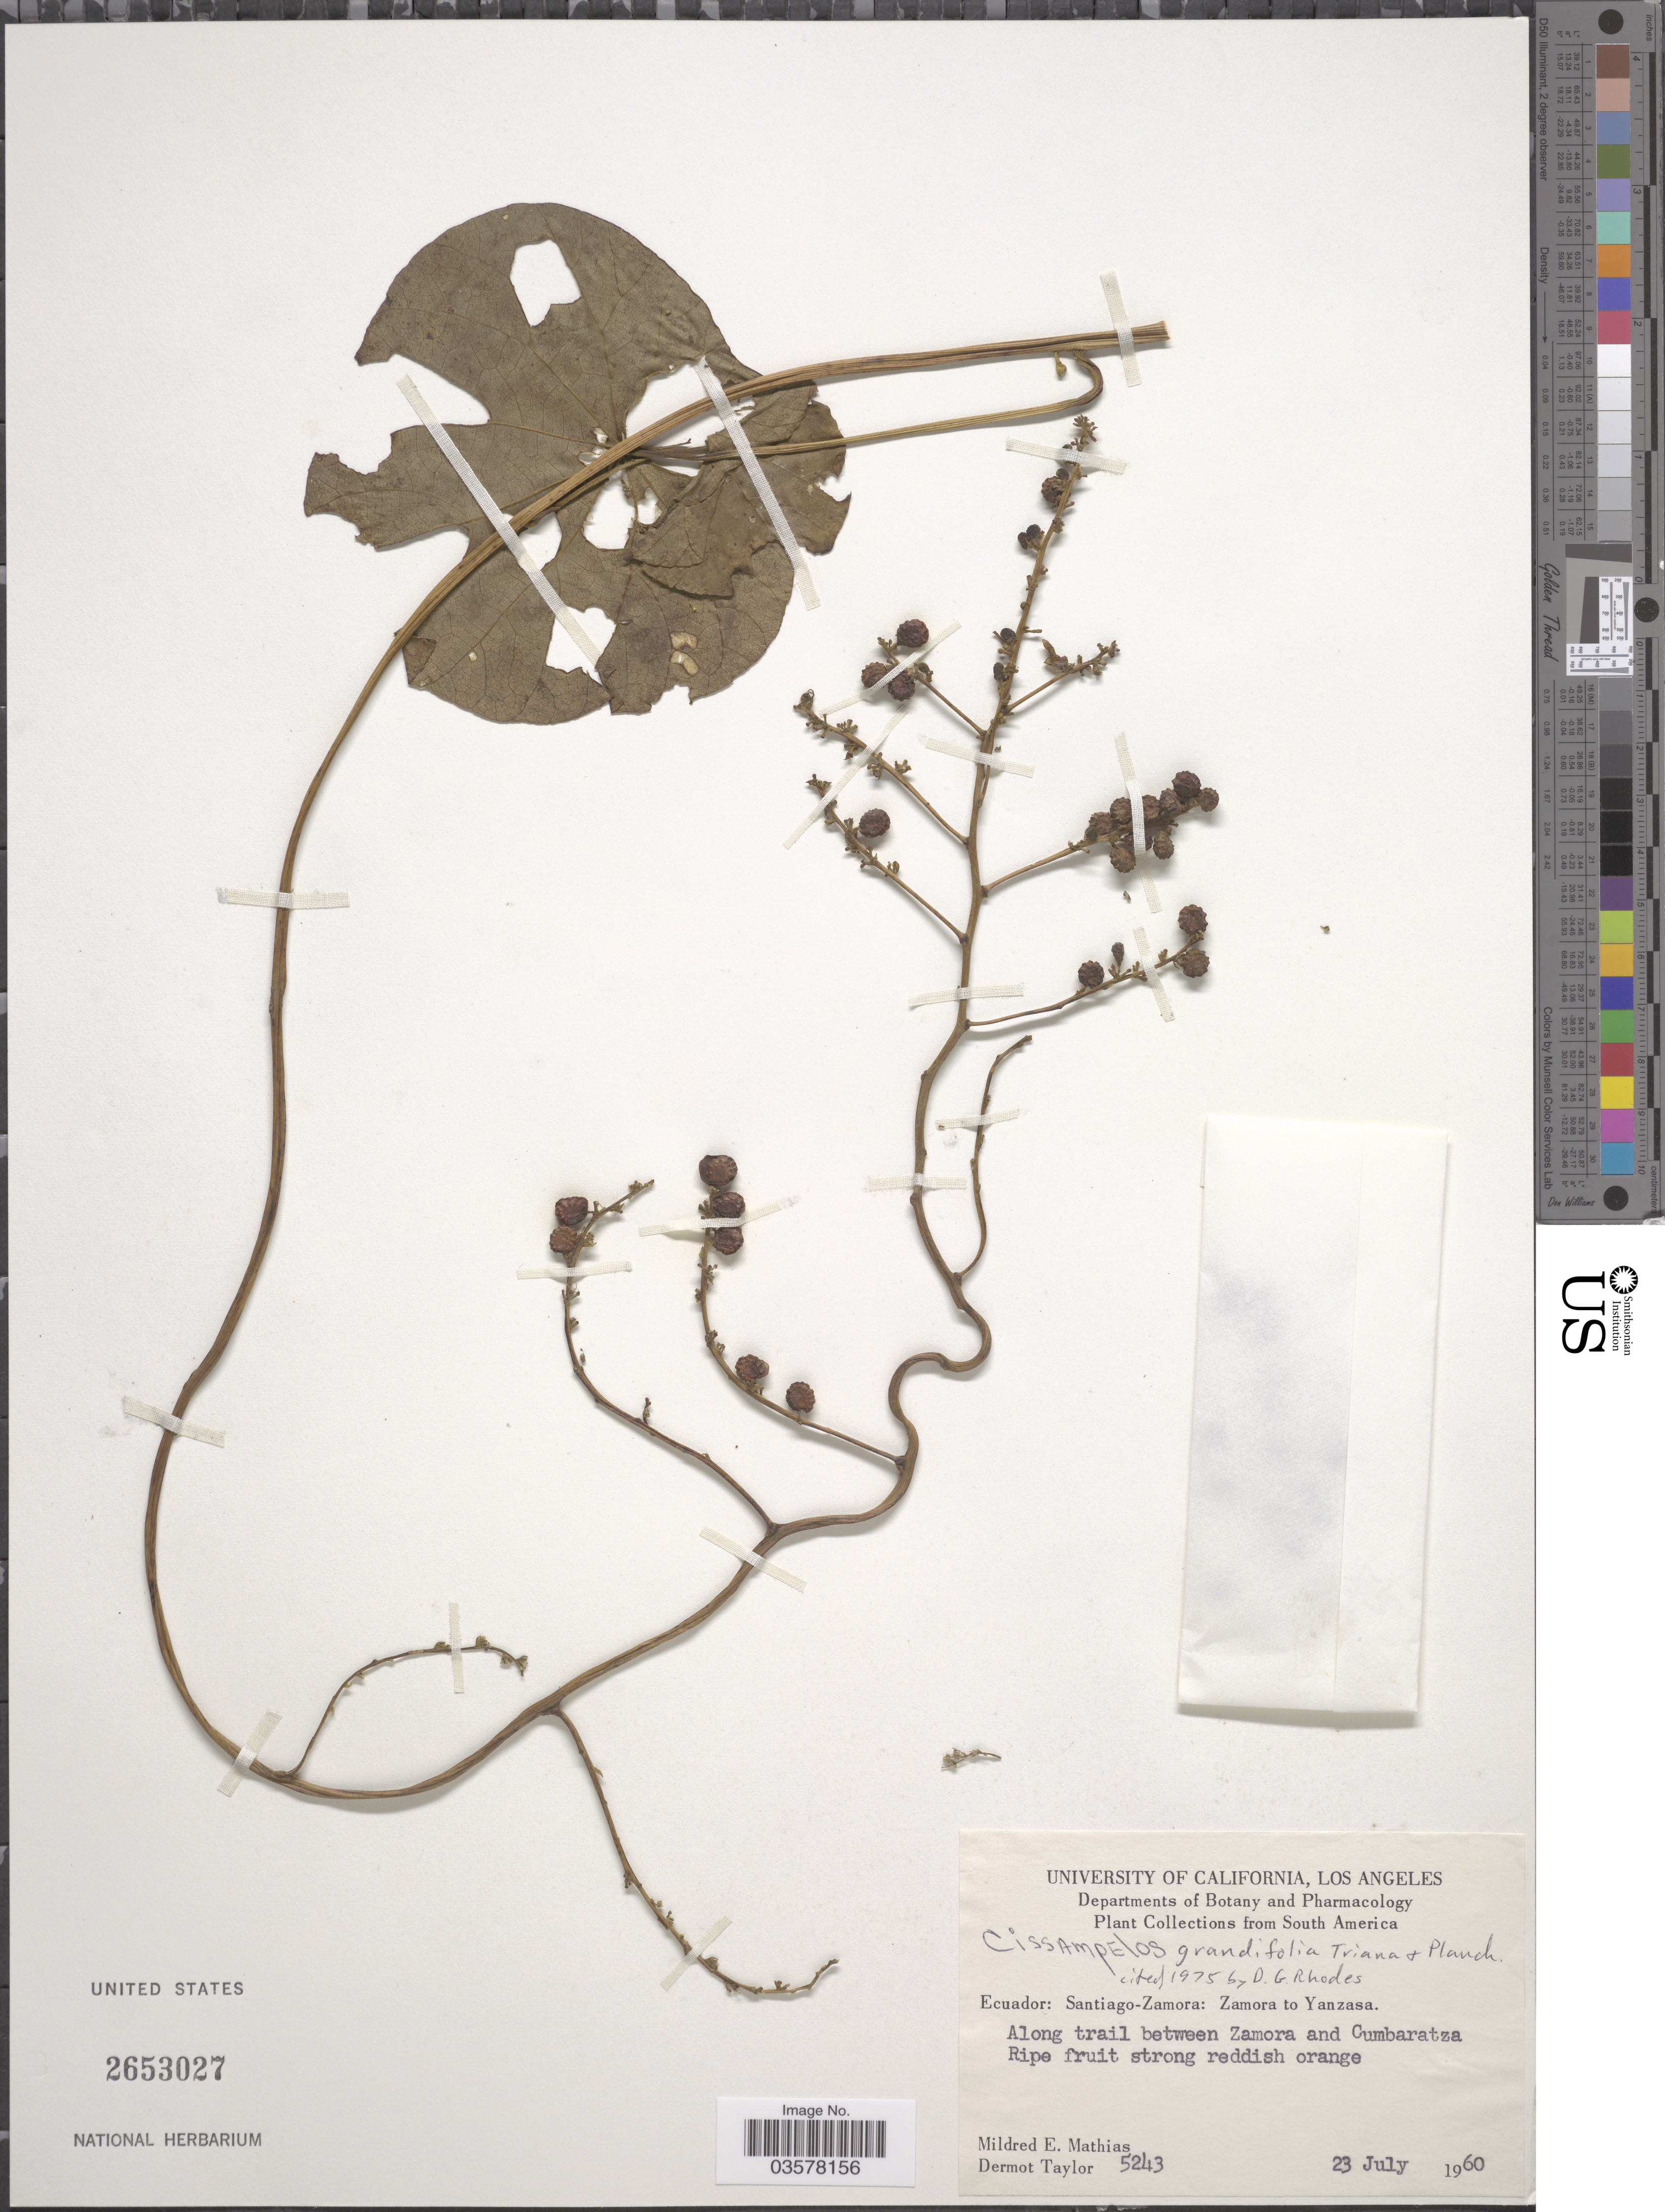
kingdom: Plantae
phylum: Tracheophyta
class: Magnoliopsida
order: Ranunculales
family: Menispermaceae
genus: Cissampelos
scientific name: Cissampelos grandifolia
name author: Triana & Planch.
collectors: M. E. Mathias & D. Taylor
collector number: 5243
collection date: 1960-07-23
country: Ecuador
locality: Santiago-Zamora: Zamora to Yanzasa. Along trail between Zamora and Cumbaratza.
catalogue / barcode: US 2653027